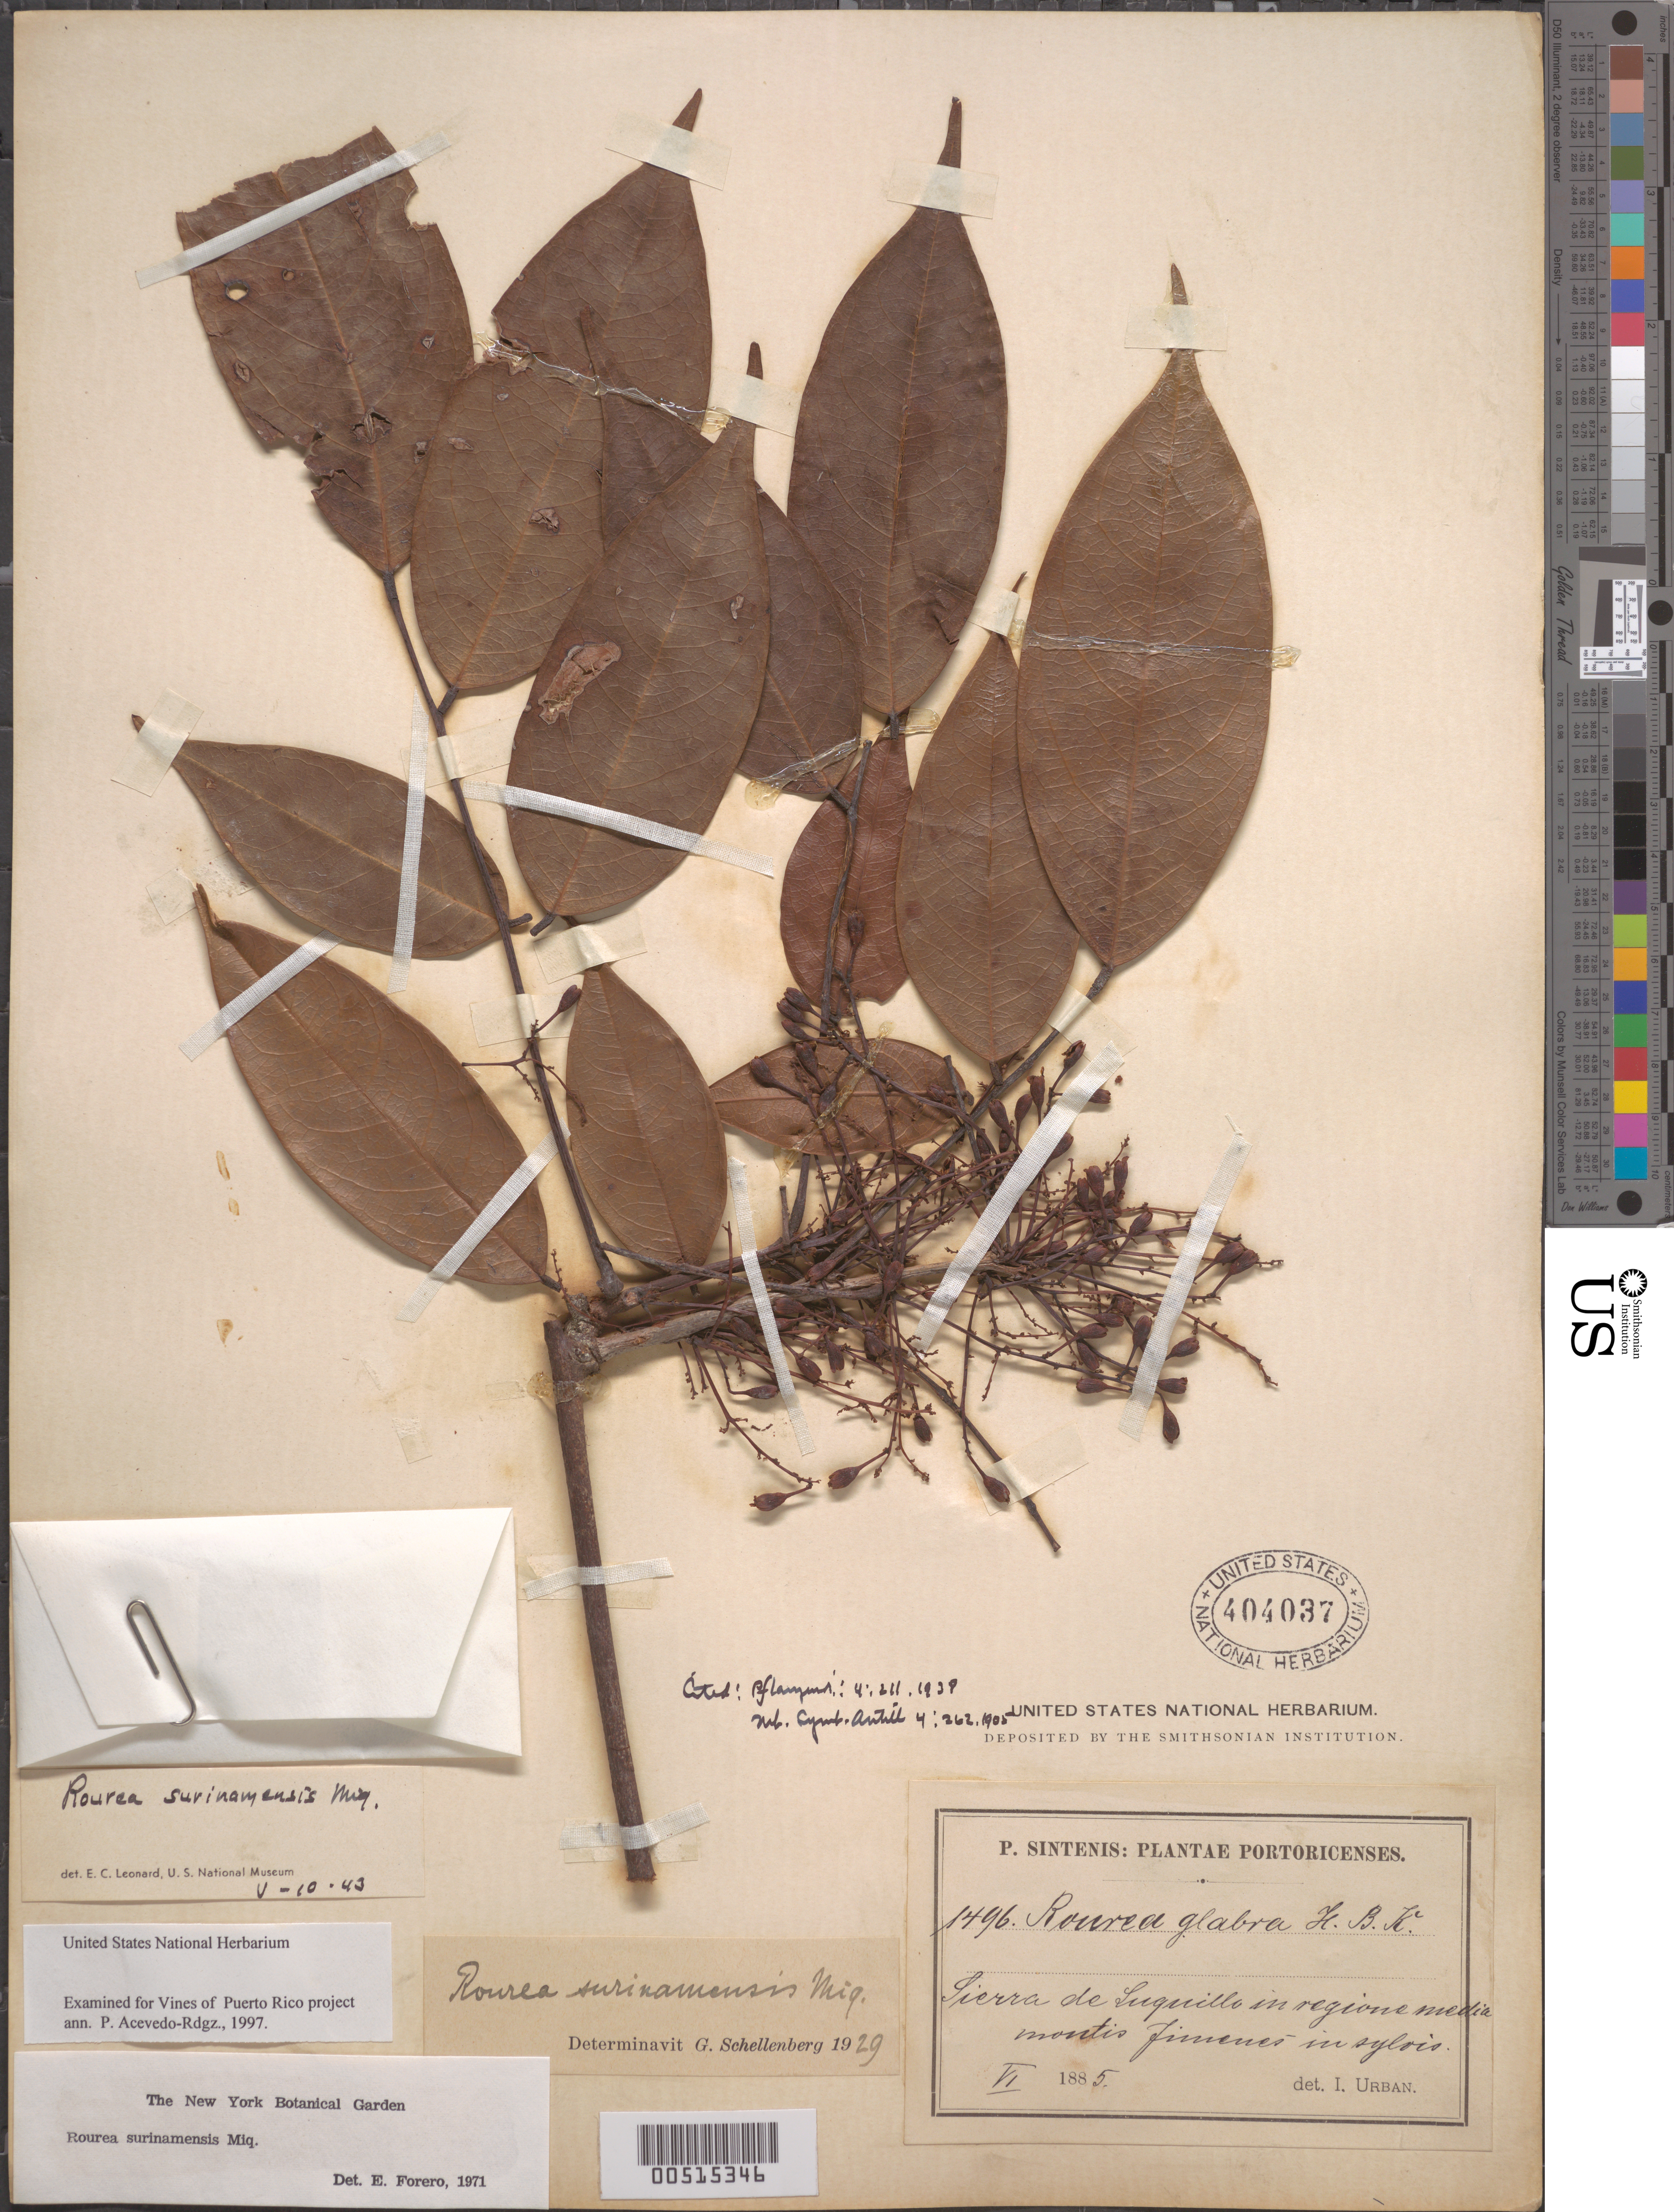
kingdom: Plantae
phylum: Tracheophyta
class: Magnoliopsida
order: Oxalidales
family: Connaraceae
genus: Rourea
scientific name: Rourea surinamensis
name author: Miq.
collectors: P. Sintenis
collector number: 1496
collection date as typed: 01 Jun 1885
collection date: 1885-06-01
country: Puerto Rico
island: Greater Antilles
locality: Sierra de Luquillo. In regione media montis jimenes in sylvis.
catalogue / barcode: US 404037